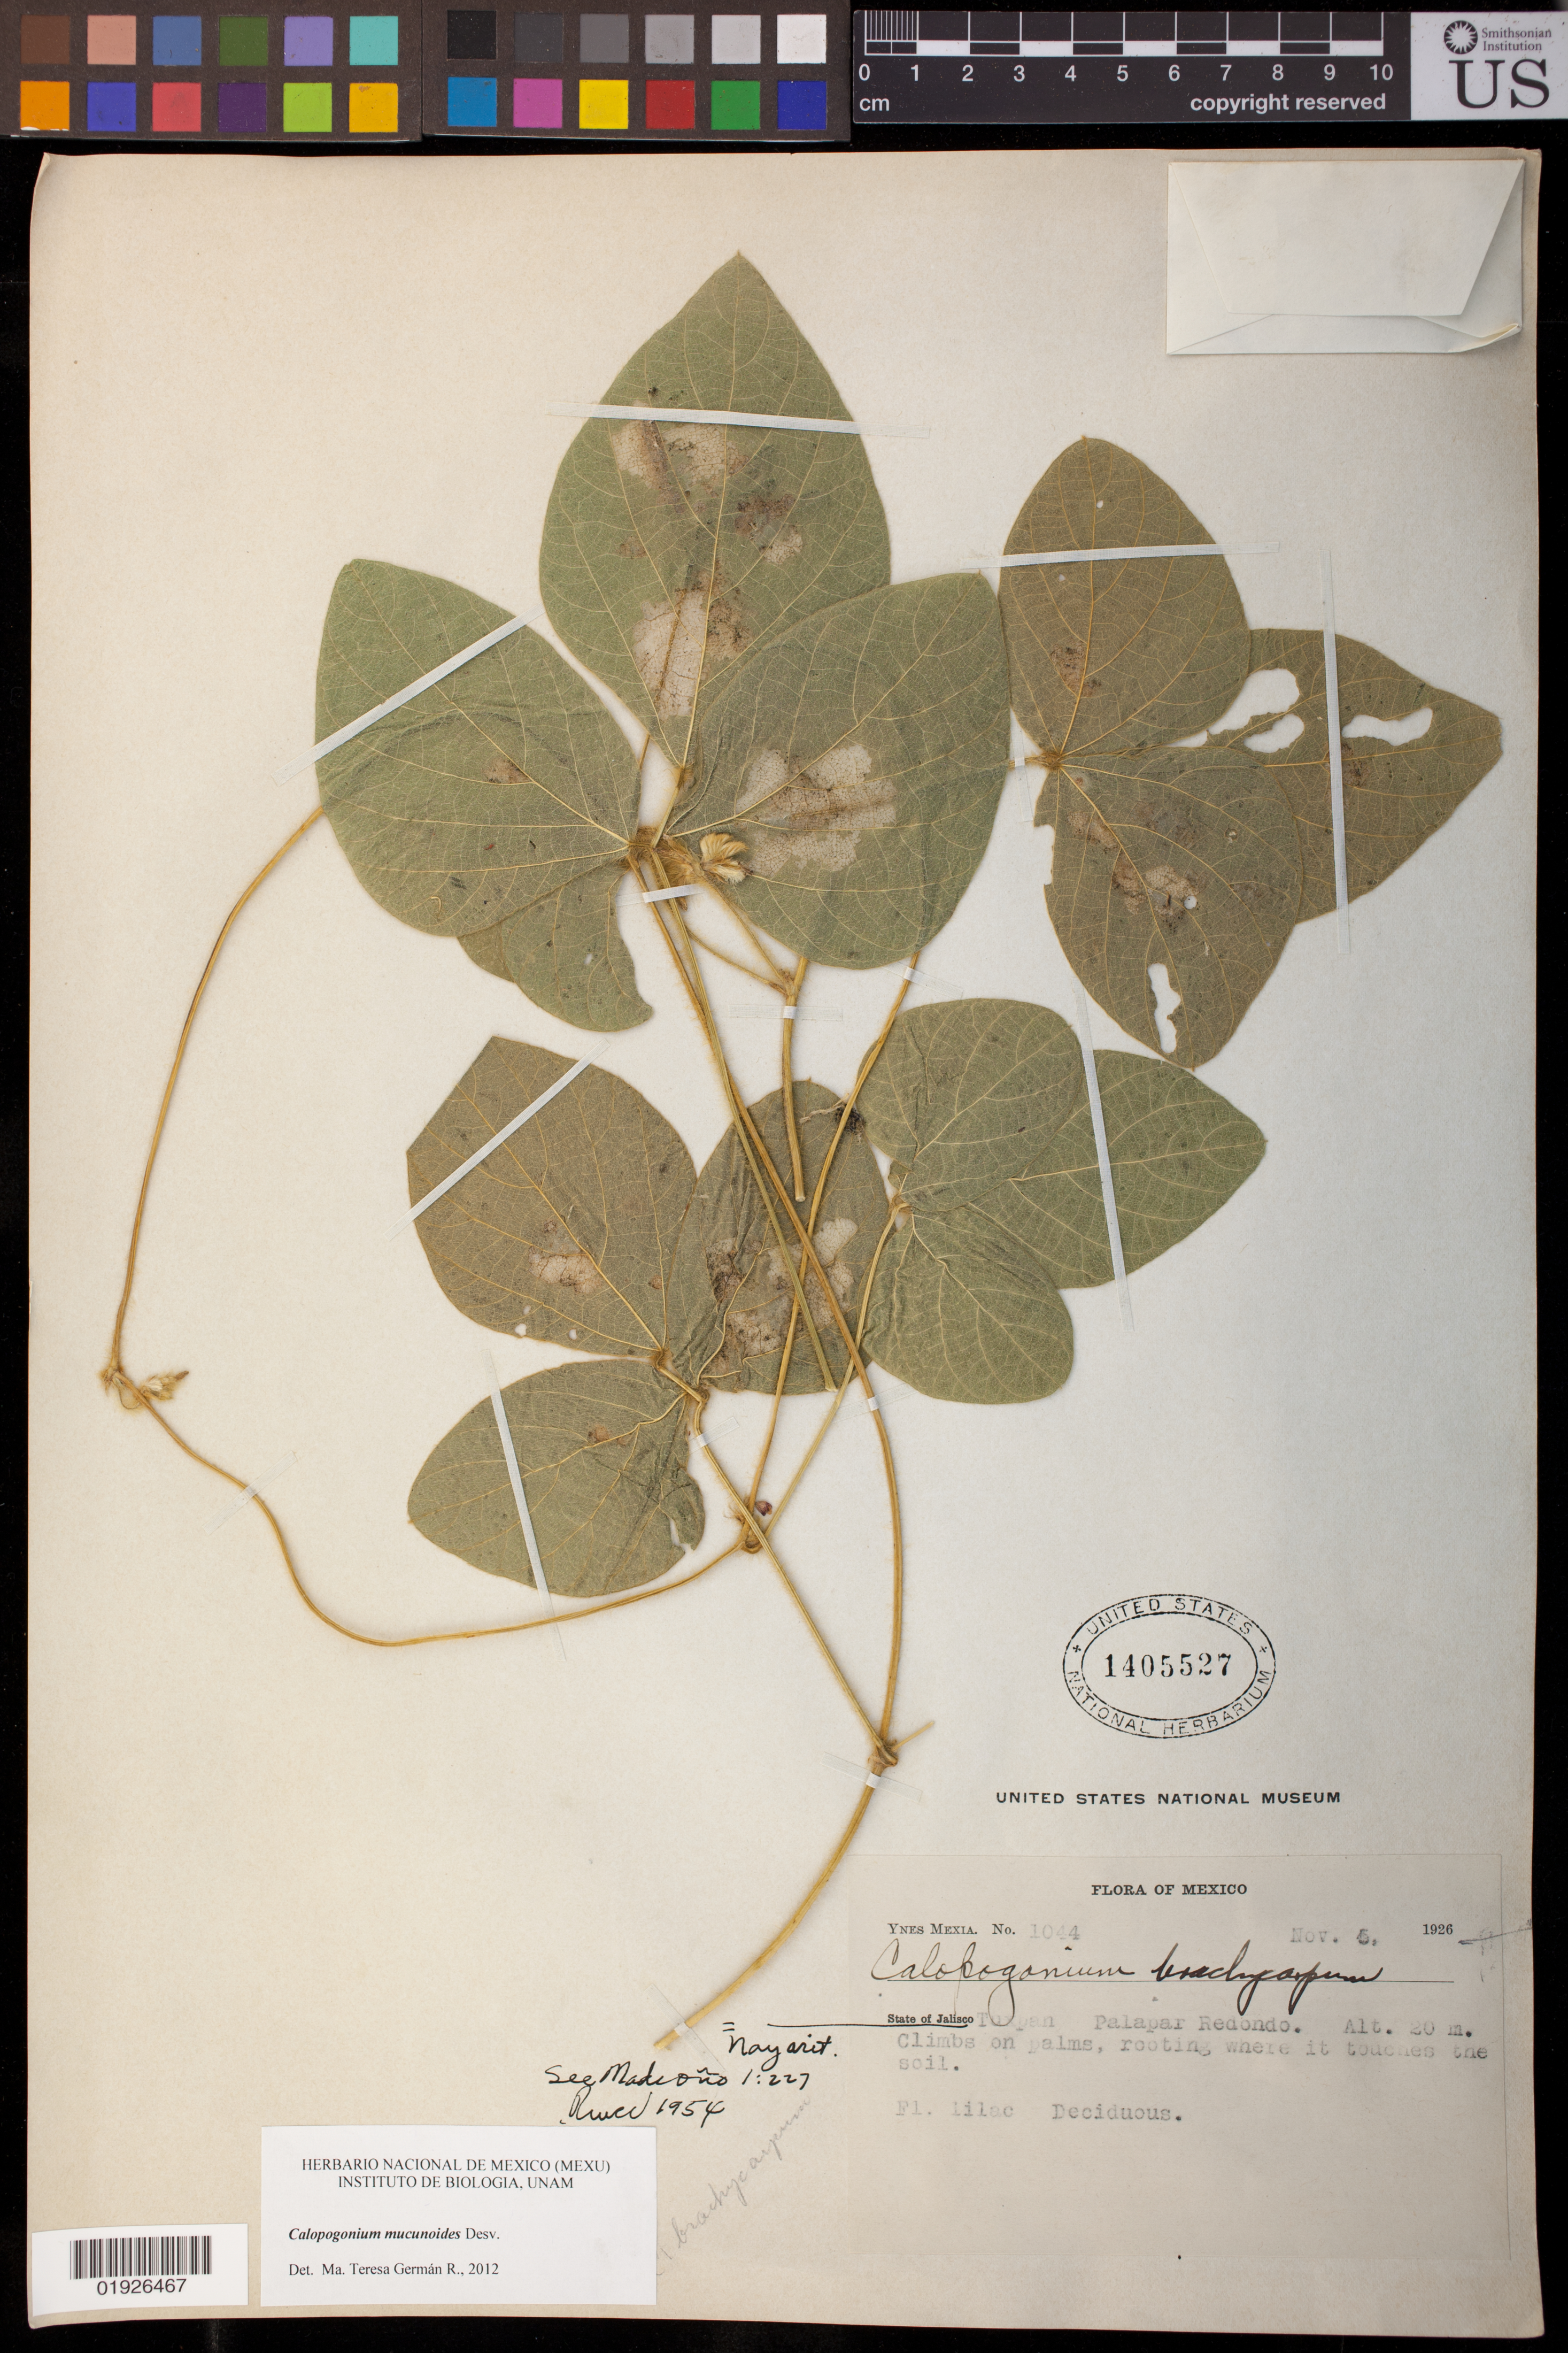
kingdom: Plantae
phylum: Tracheophyta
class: Magnoliopsida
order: Fabales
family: Fabaceae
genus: Calopogonium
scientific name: Calopogonium mucunoides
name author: Desv.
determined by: Germán R., M. T.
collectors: Y. Mexia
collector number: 1044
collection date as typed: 05 Nov 1926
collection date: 1926-11-05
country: Mexico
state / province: Jalisco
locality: Tuxpan, Palapar Rd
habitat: Climbs on palms, rooting where it touches the soil.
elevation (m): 20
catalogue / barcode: US 1405527